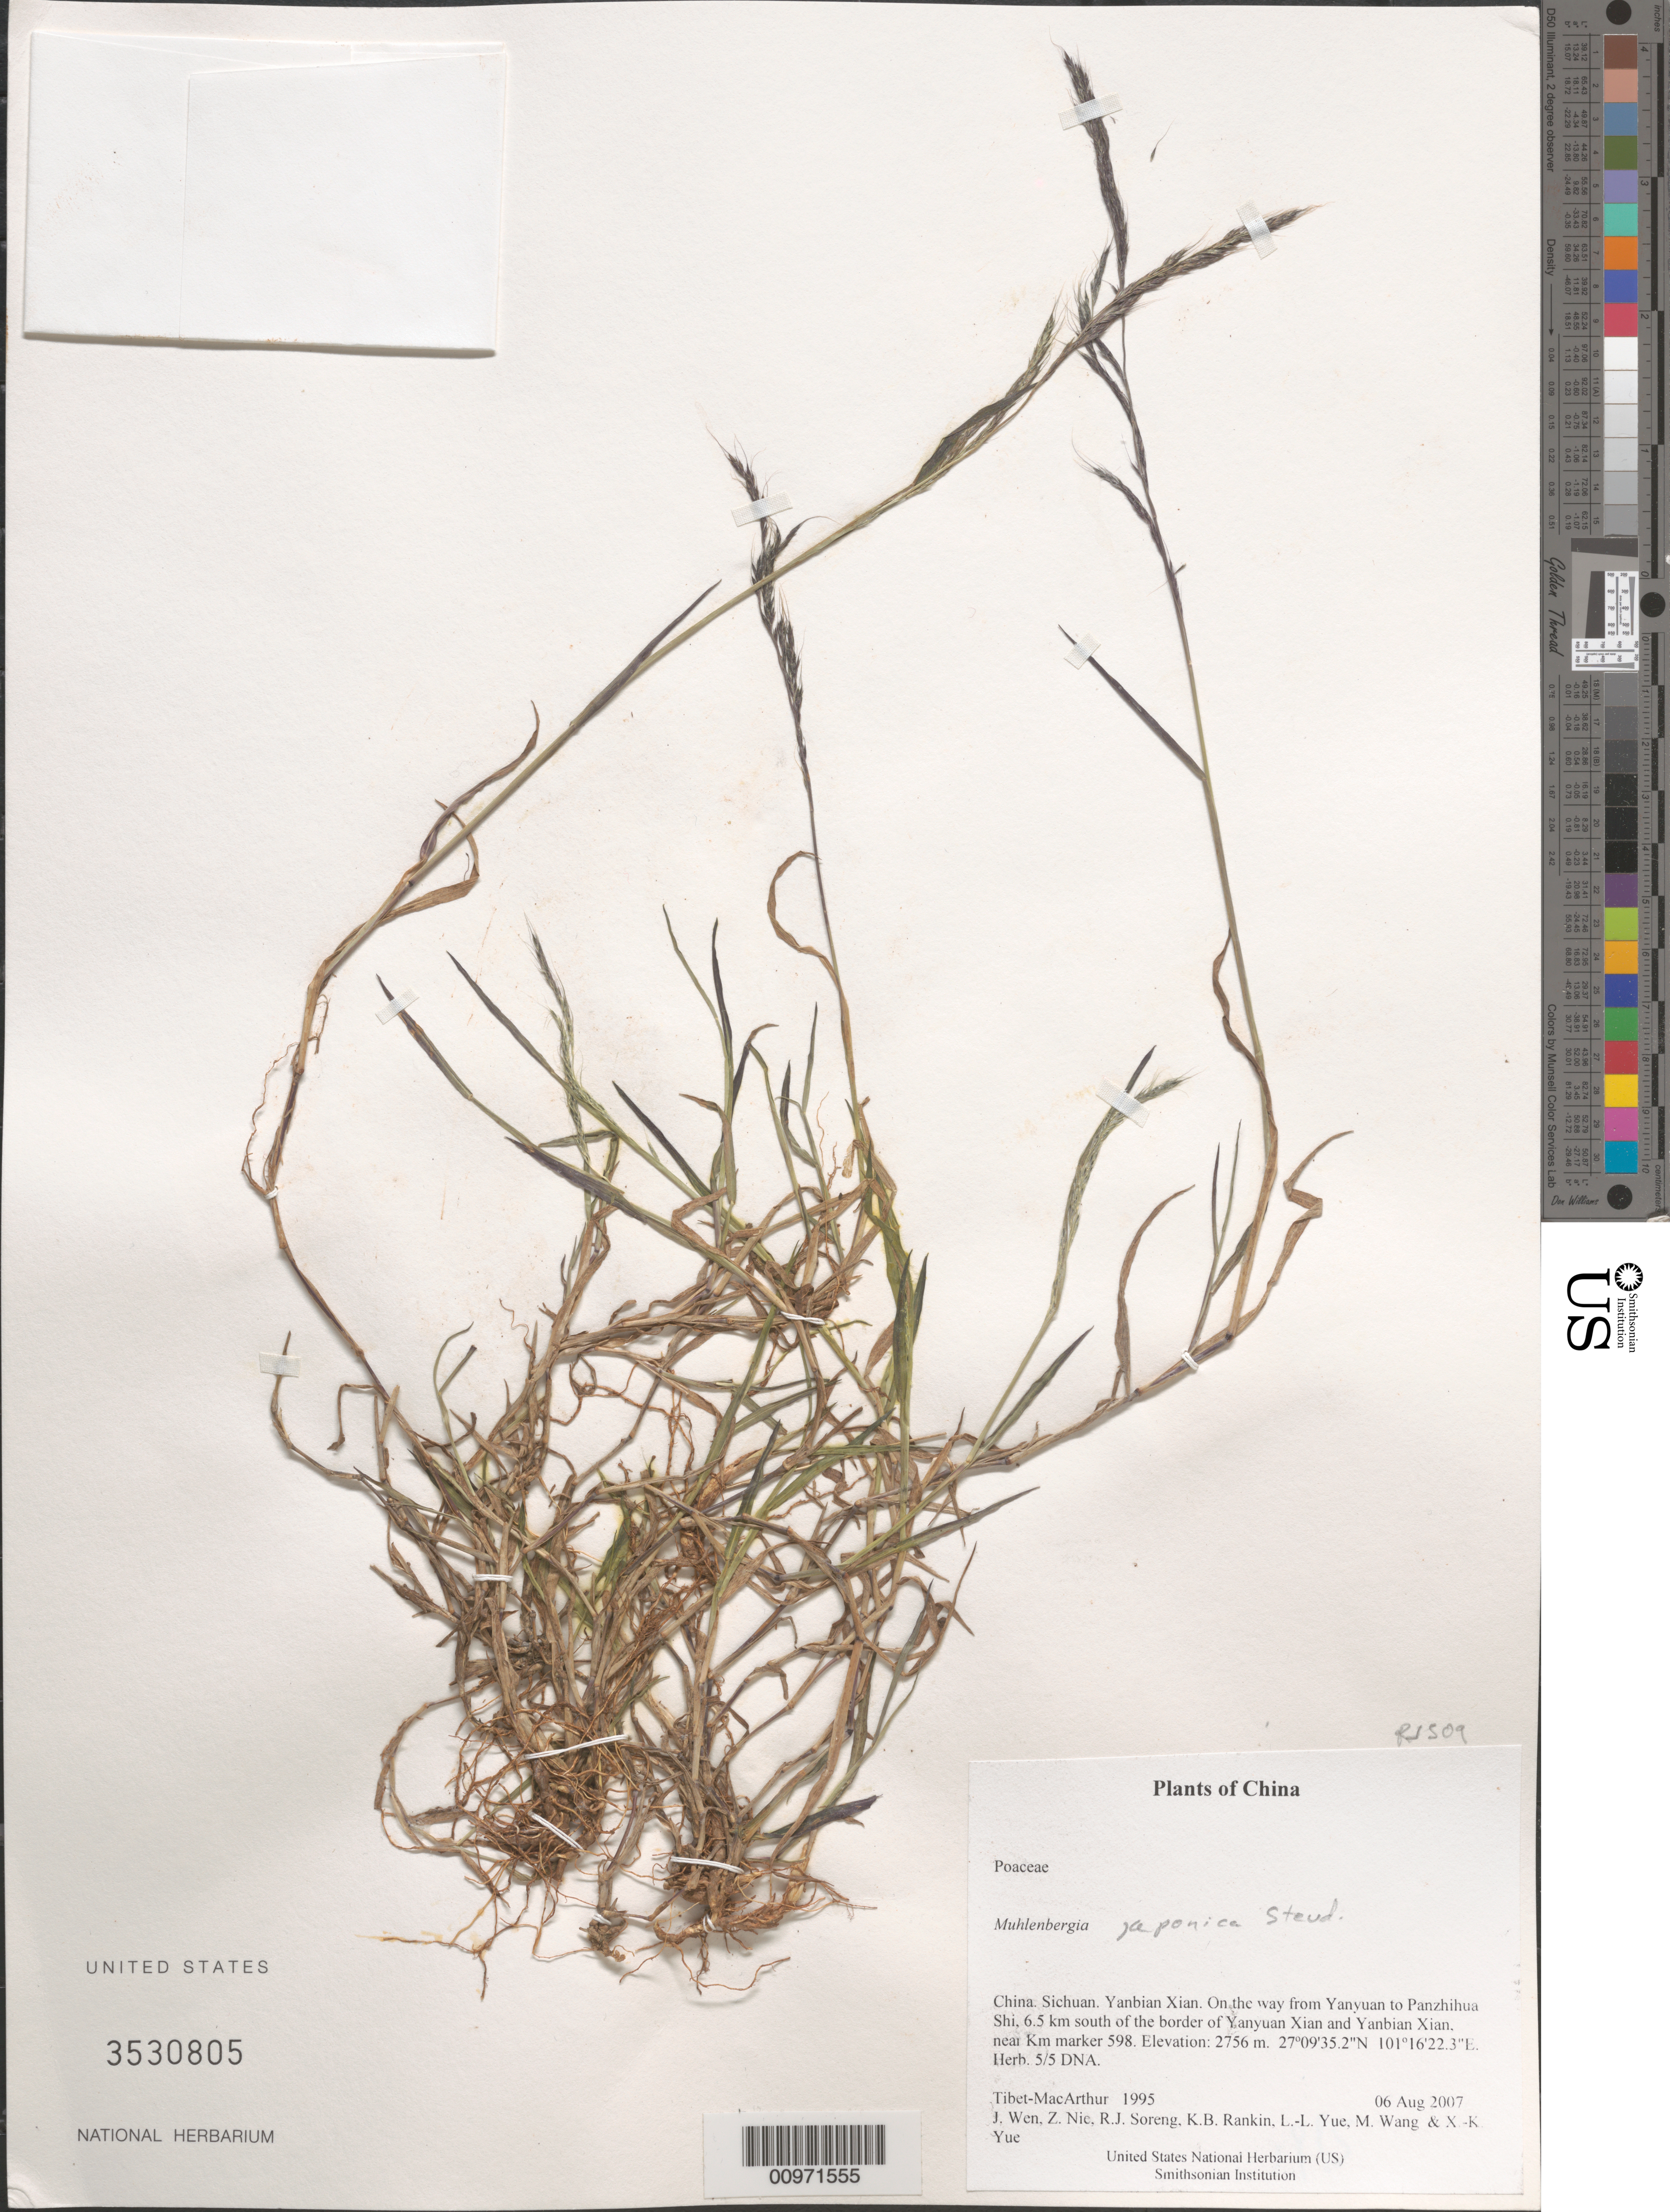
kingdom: Plantae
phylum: Tracheophyta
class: Liliopsida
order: Poales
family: Poaceae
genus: Muhlenbergia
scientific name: Muhlenbergia japonica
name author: Steud.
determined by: Soreng, Robert J., Research Associate (BOT), Smithsonian Institution - National Museum of Natural History (UNITED STATES)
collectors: Tibet-MacArthur, J. Wen, Z. Nie, R. J. Soreng, K. Rankin, L. Yue, M. Wang & X. Yue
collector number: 1995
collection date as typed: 06 Aug 2007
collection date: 2007-08-06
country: China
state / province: Sichuan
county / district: Yanbian Xian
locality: On the way from Yanyuan to Panzhihua Shi, 6.5 km south of the border of Yanyuan Xian and Yanbian Xian, near Km marker 598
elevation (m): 2756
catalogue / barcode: US 3530805